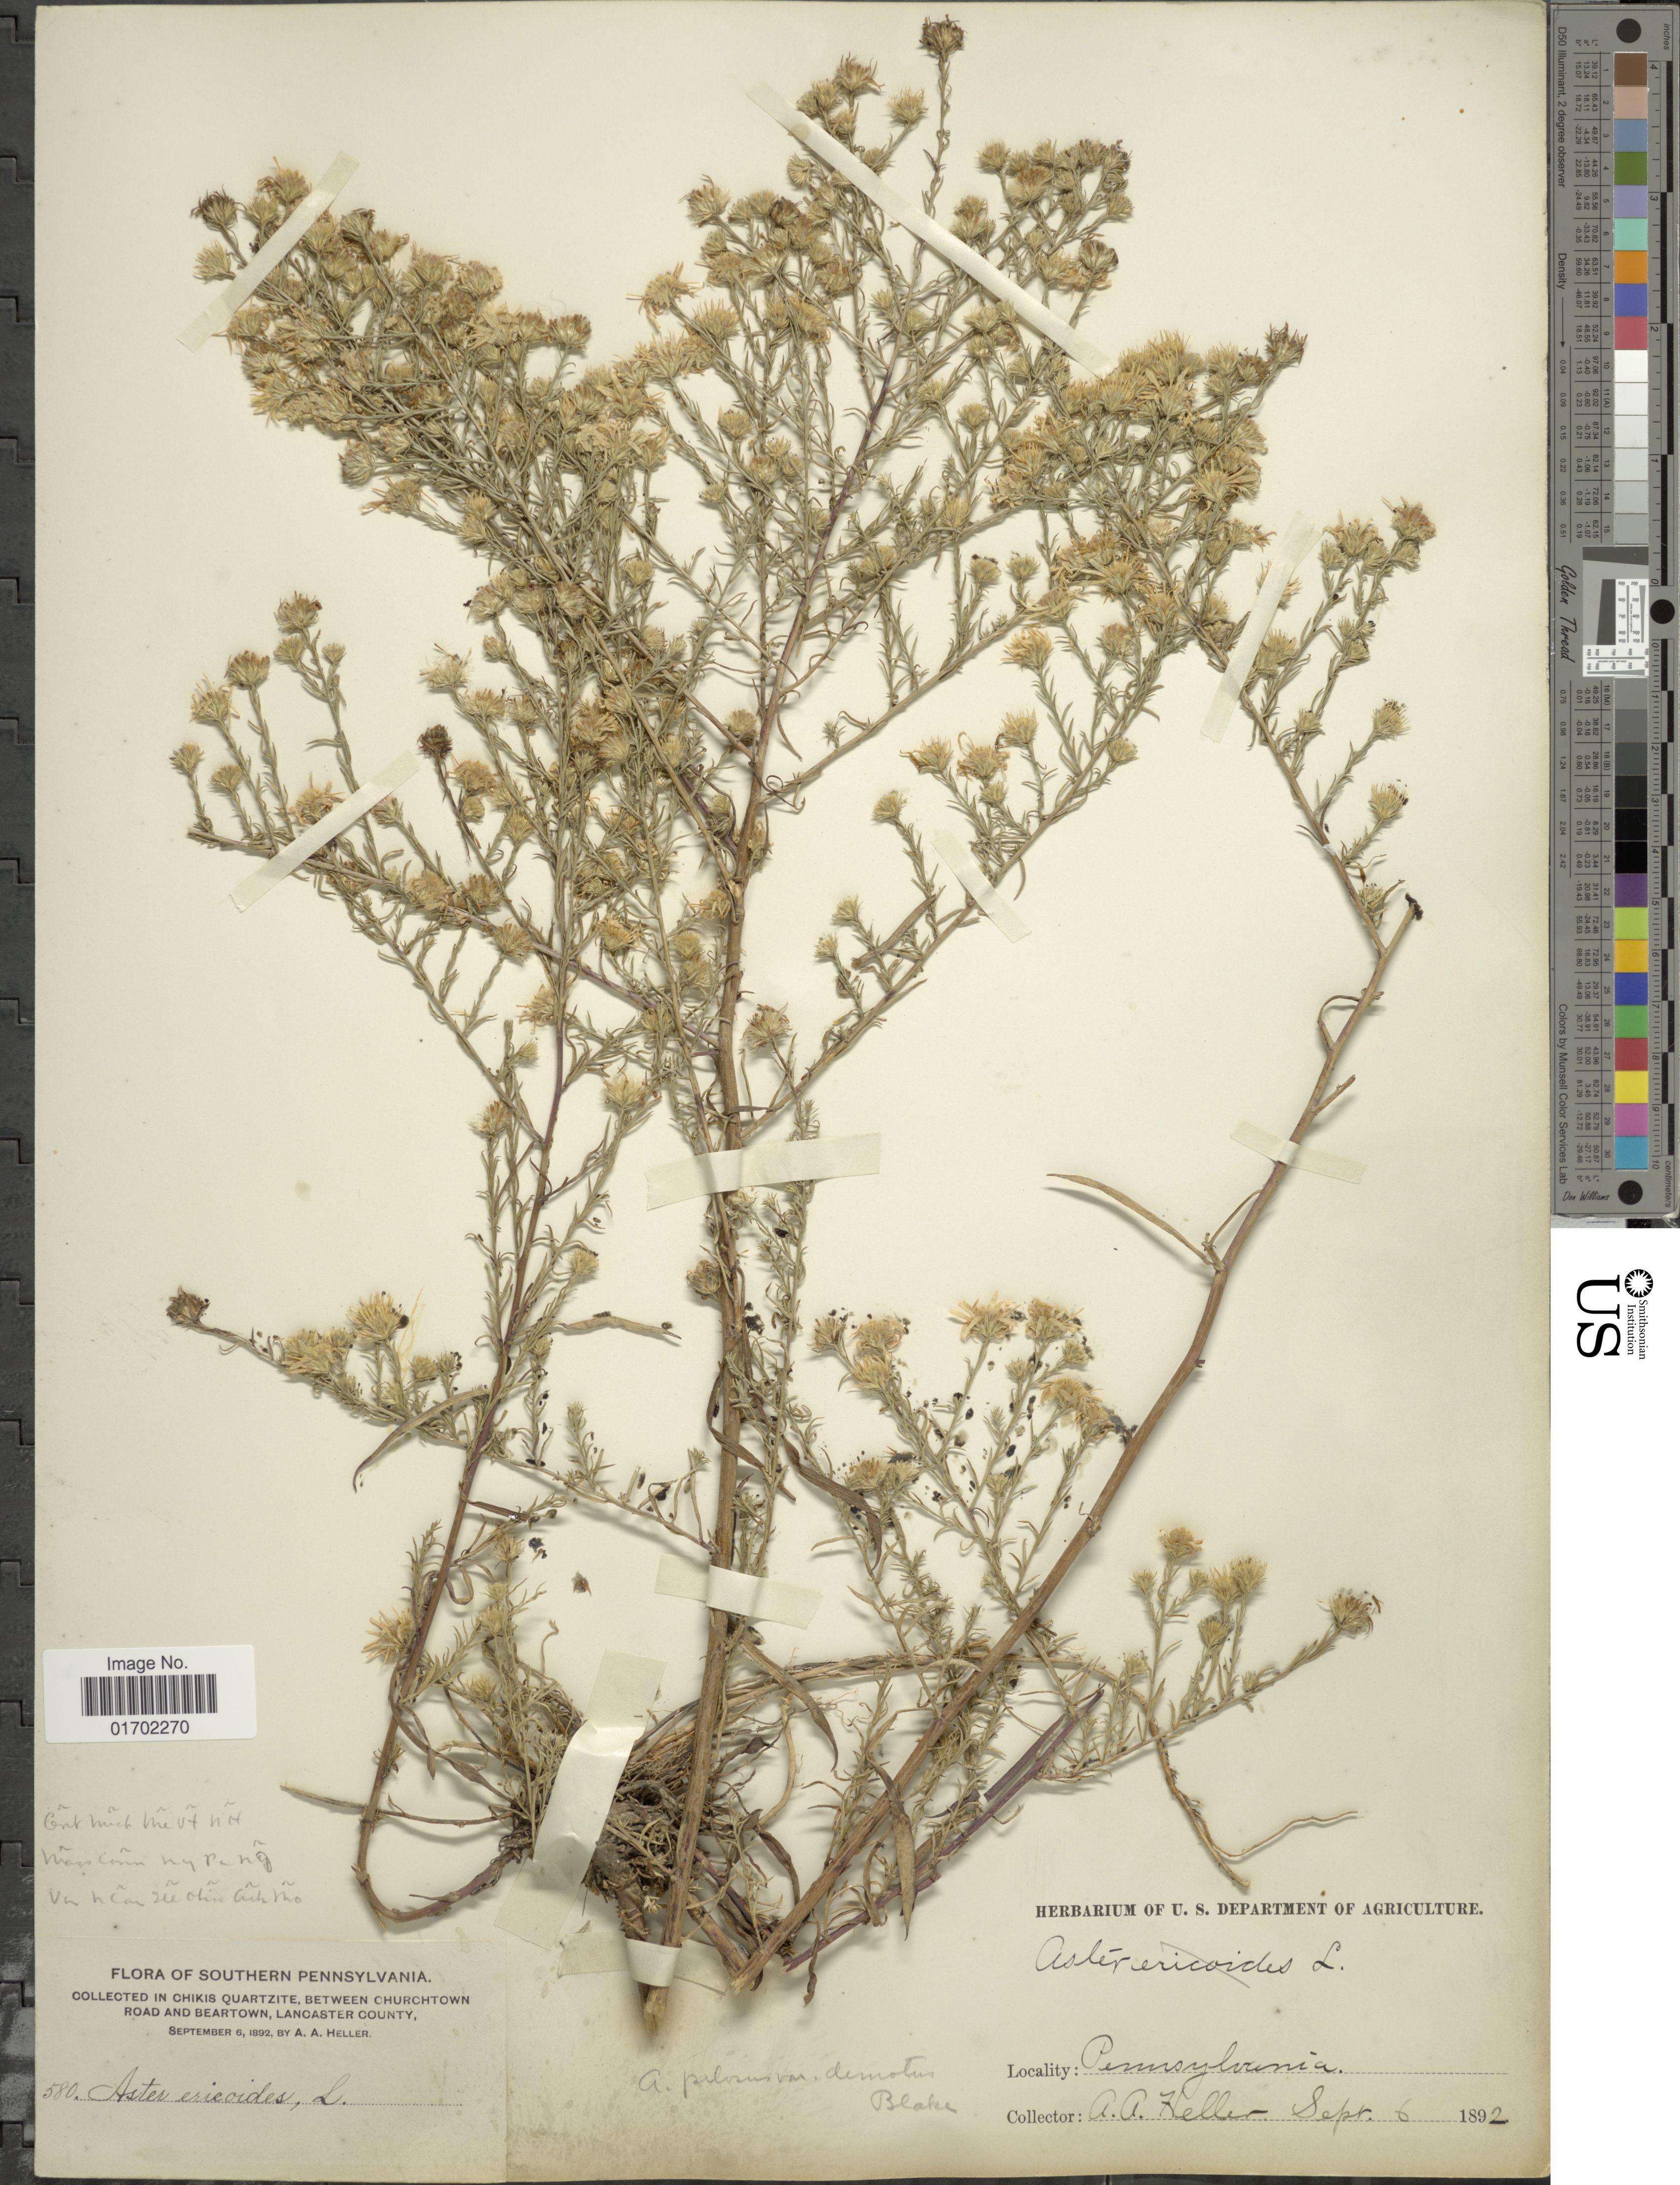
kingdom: Plantae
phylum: Tracheophyta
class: Magnoliopsida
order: Asterales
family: Asteraceae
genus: Symphyotrichum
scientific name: Symphyotrichum pilosum var. pilosum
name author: (Willd.) G.L. Nesom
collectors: A. A. Heller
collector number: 580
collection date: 1892-09-06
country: United States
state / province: Pennsylvania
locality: Southern Pennsylvania, Chikis Quartzite, between Churchtown road and Beartown, Lancaster County